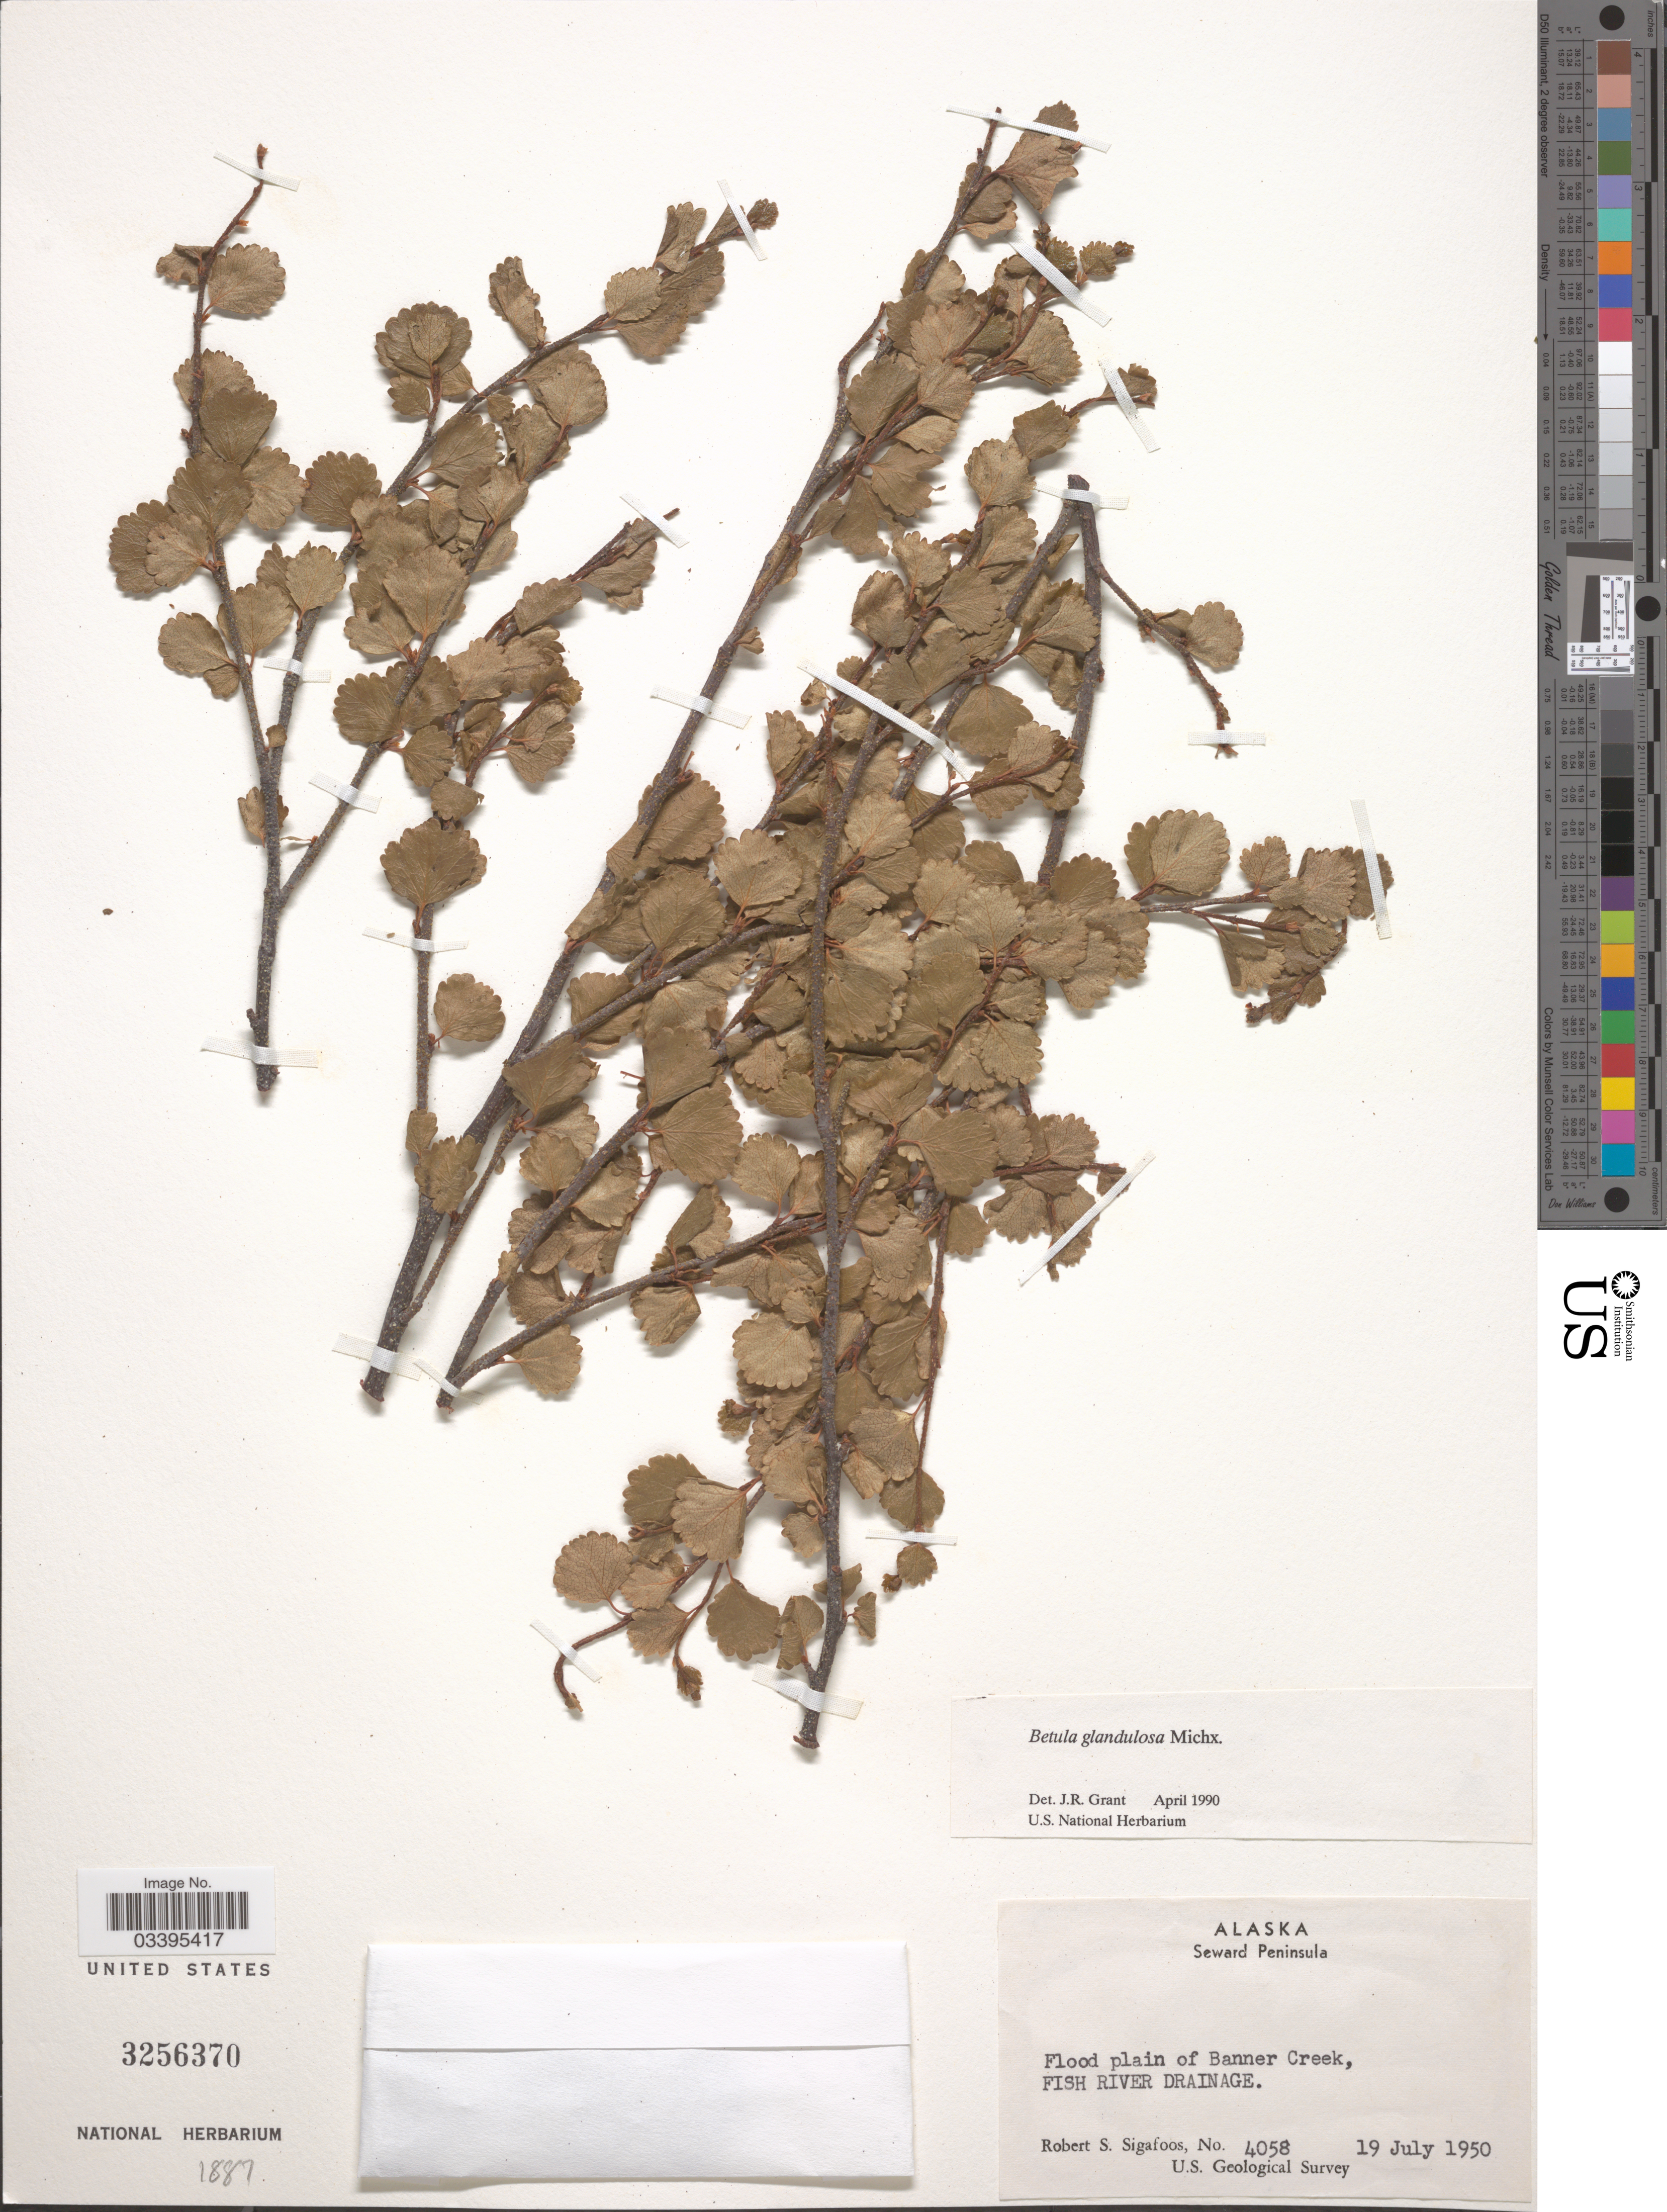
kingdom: Plantae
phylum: Tracheophyta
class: Magnoliopsida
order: Fagales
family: Betulaceae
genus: Betula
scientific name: Betula glandulosa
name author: Michx.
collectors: R. Sigafoos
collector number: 4058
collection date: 1950-07-19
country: United States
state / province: Alaska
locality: Seward Peninsula. Flood plain of Banner Creek, Fish River Drainage.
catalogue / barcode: US 3256370